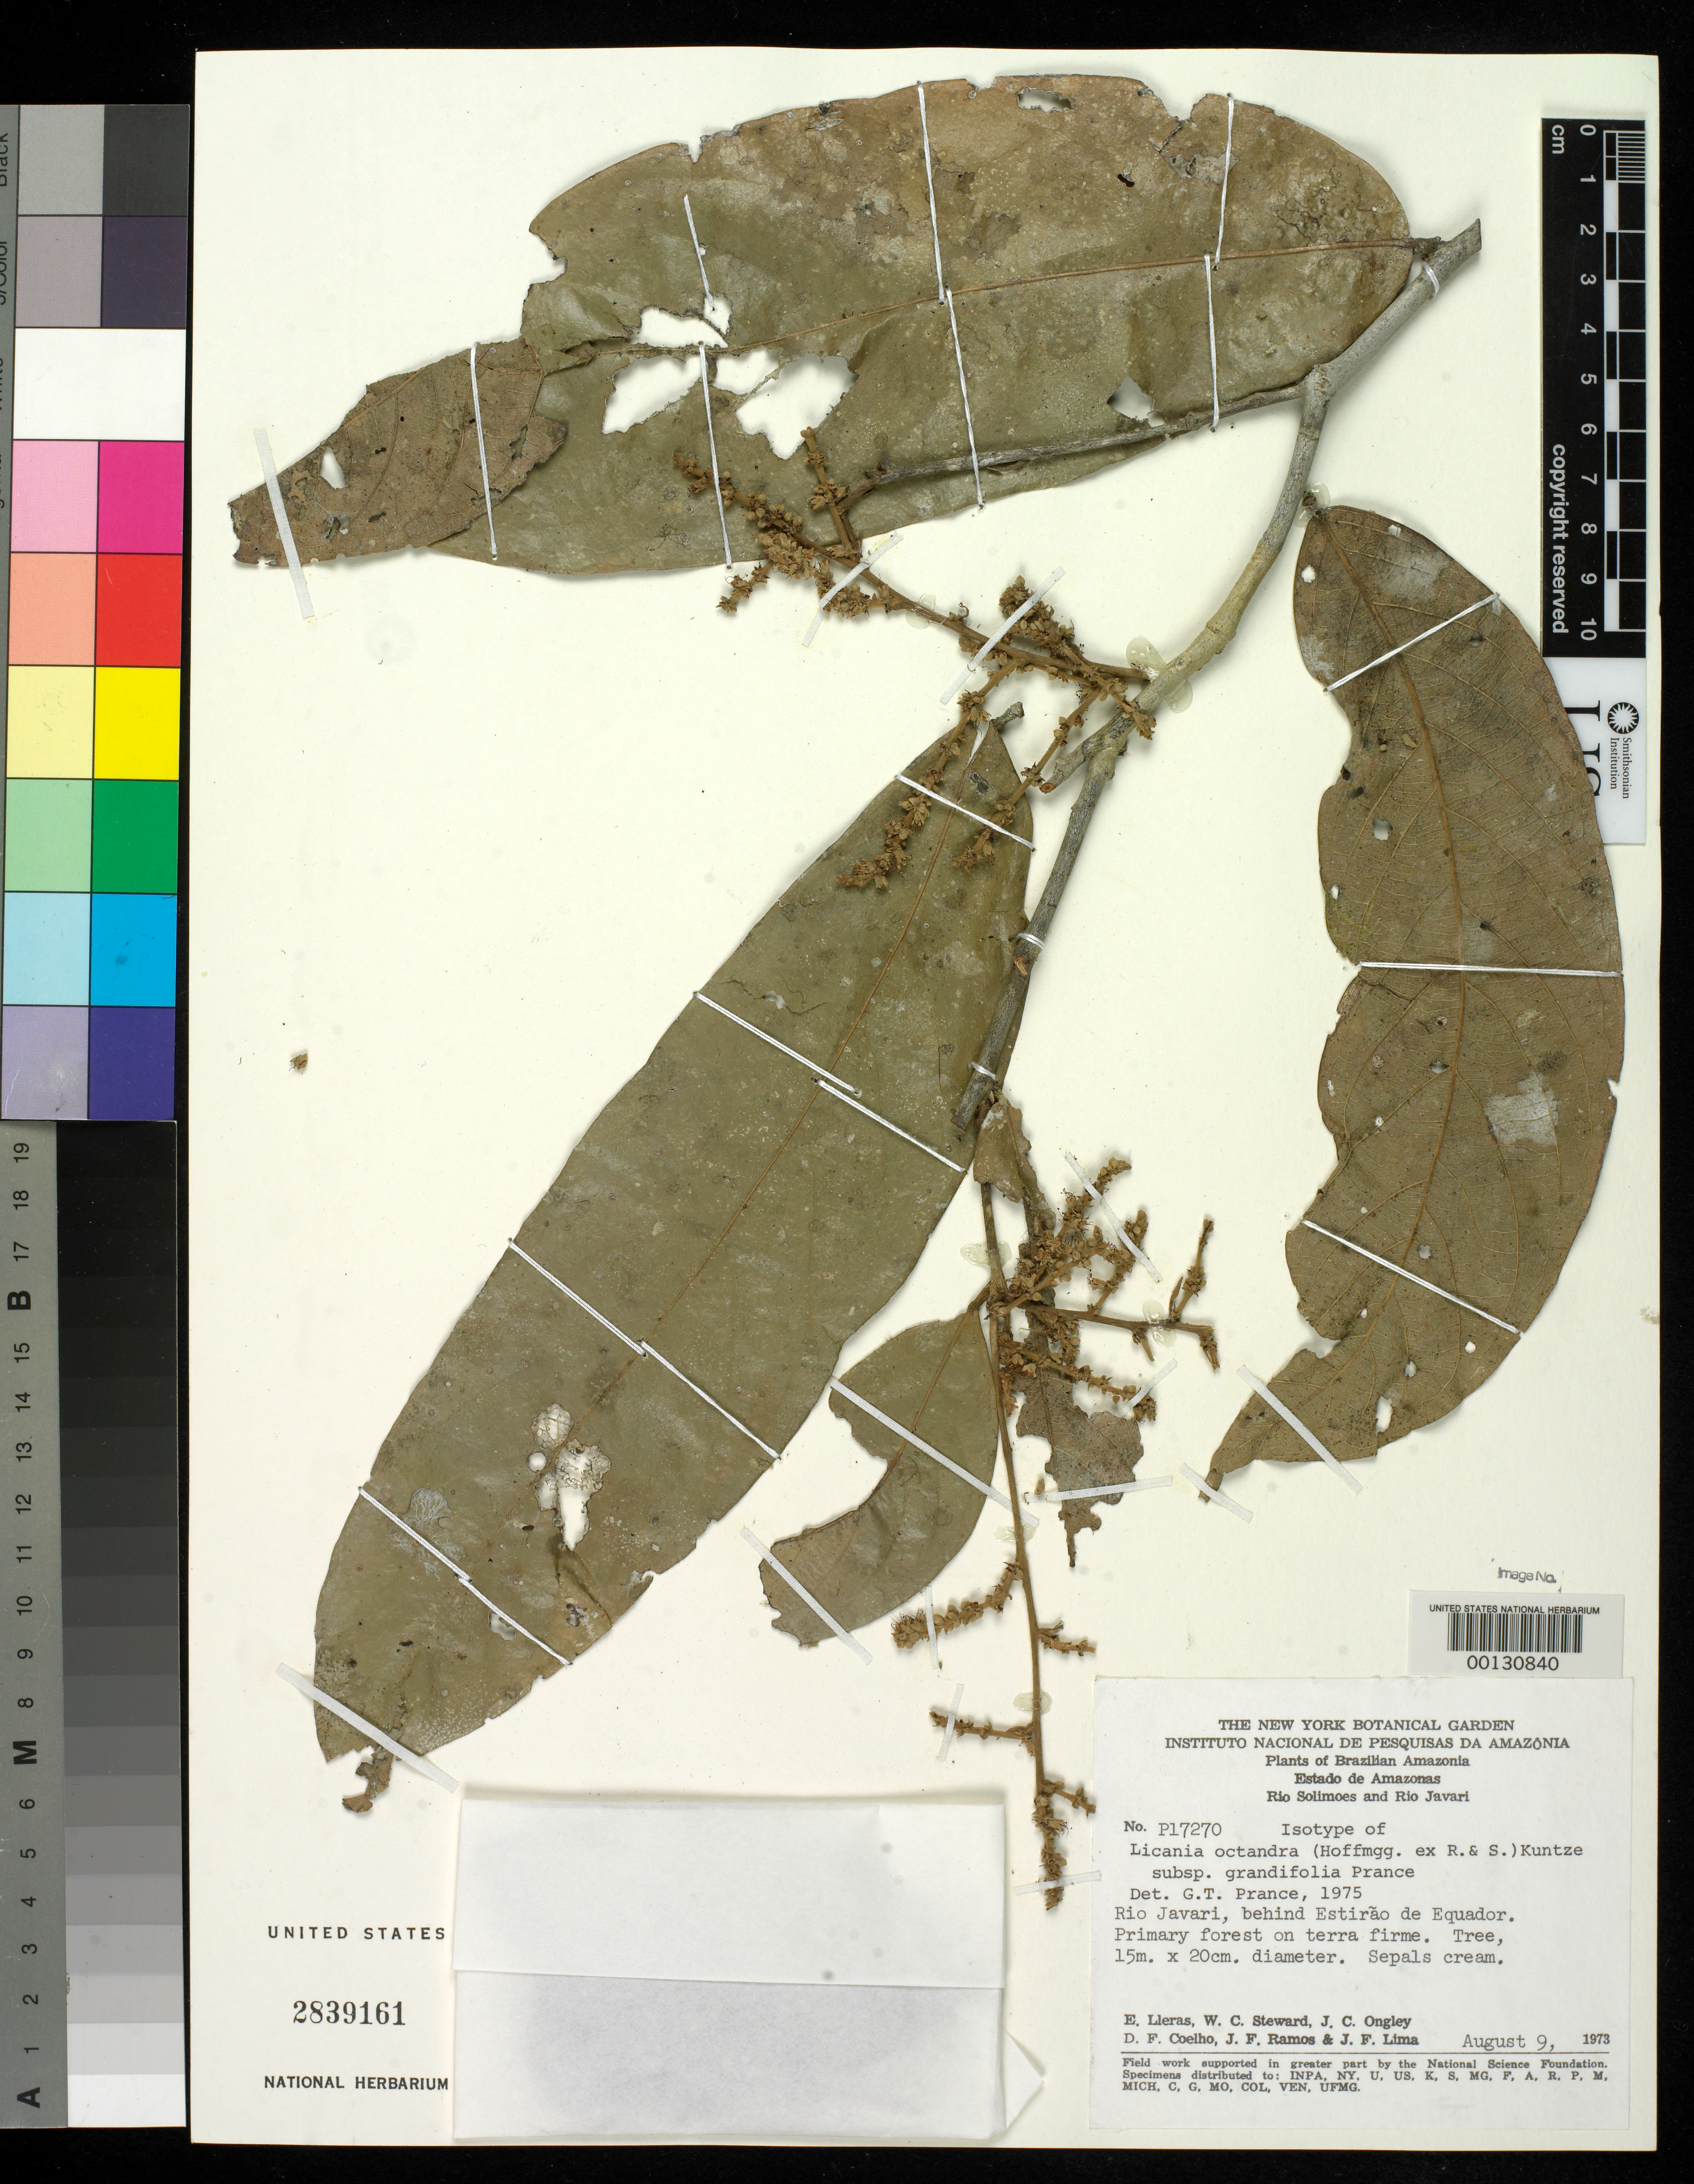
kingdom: Plantae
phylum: Tracheophyta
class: Magnoliopsida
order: Malpighiales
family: Chrysobalanaceae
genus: Licania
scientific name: Licania octandra subsp. grandifolia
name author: Prance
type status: Isotype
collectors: E. Lleras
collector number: P 17270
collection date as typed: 09 Aug 1973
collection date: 1973-08-09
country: Brazil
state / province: Amazonas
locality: Rio Javari, behind Estirao de Ecuador.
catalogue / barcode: US 2839161